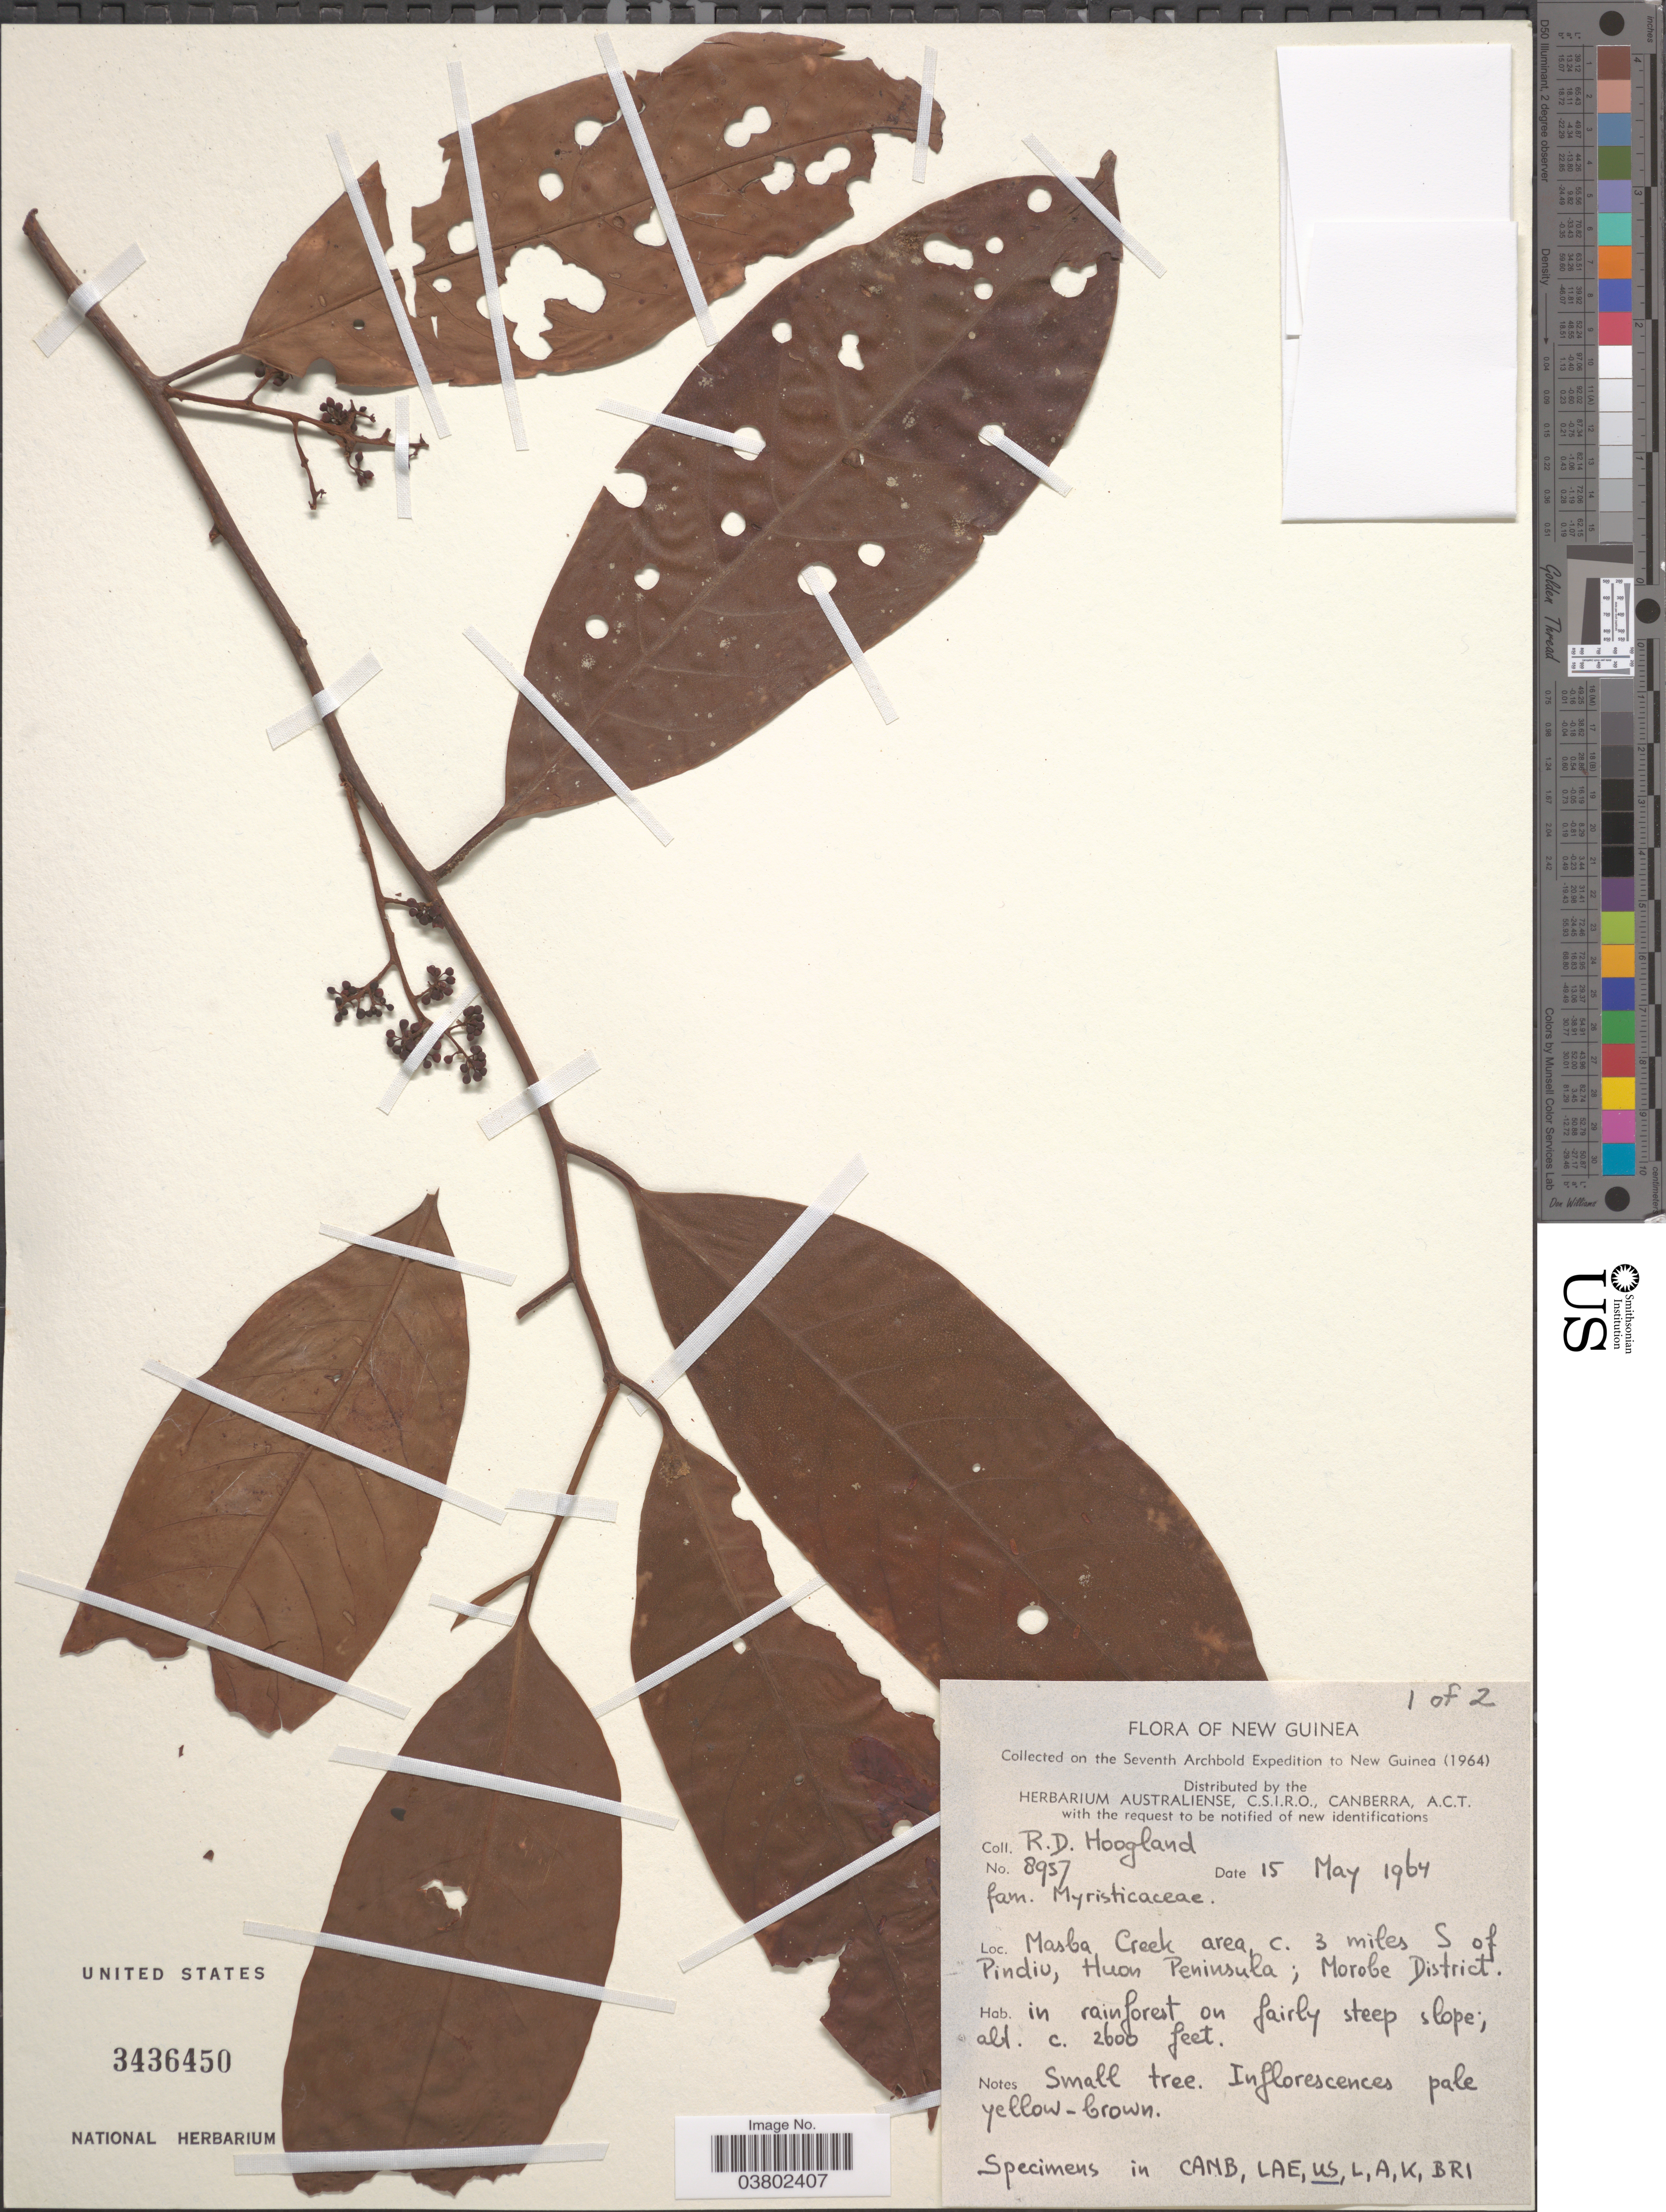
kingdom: Plantae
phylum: Tracheophyta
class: Magnoliopsida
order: Magnoliales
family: Myristicaceae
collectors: R. D. Hoogland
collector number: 8957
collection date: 1964-05-15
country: Papua New Guinea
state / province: Morobe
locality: New Guinea. Masba Creek area c. 3 miles S of Pindiu, Huon Peninsula; Morobe District.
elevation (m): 792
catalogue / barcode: US 3436450